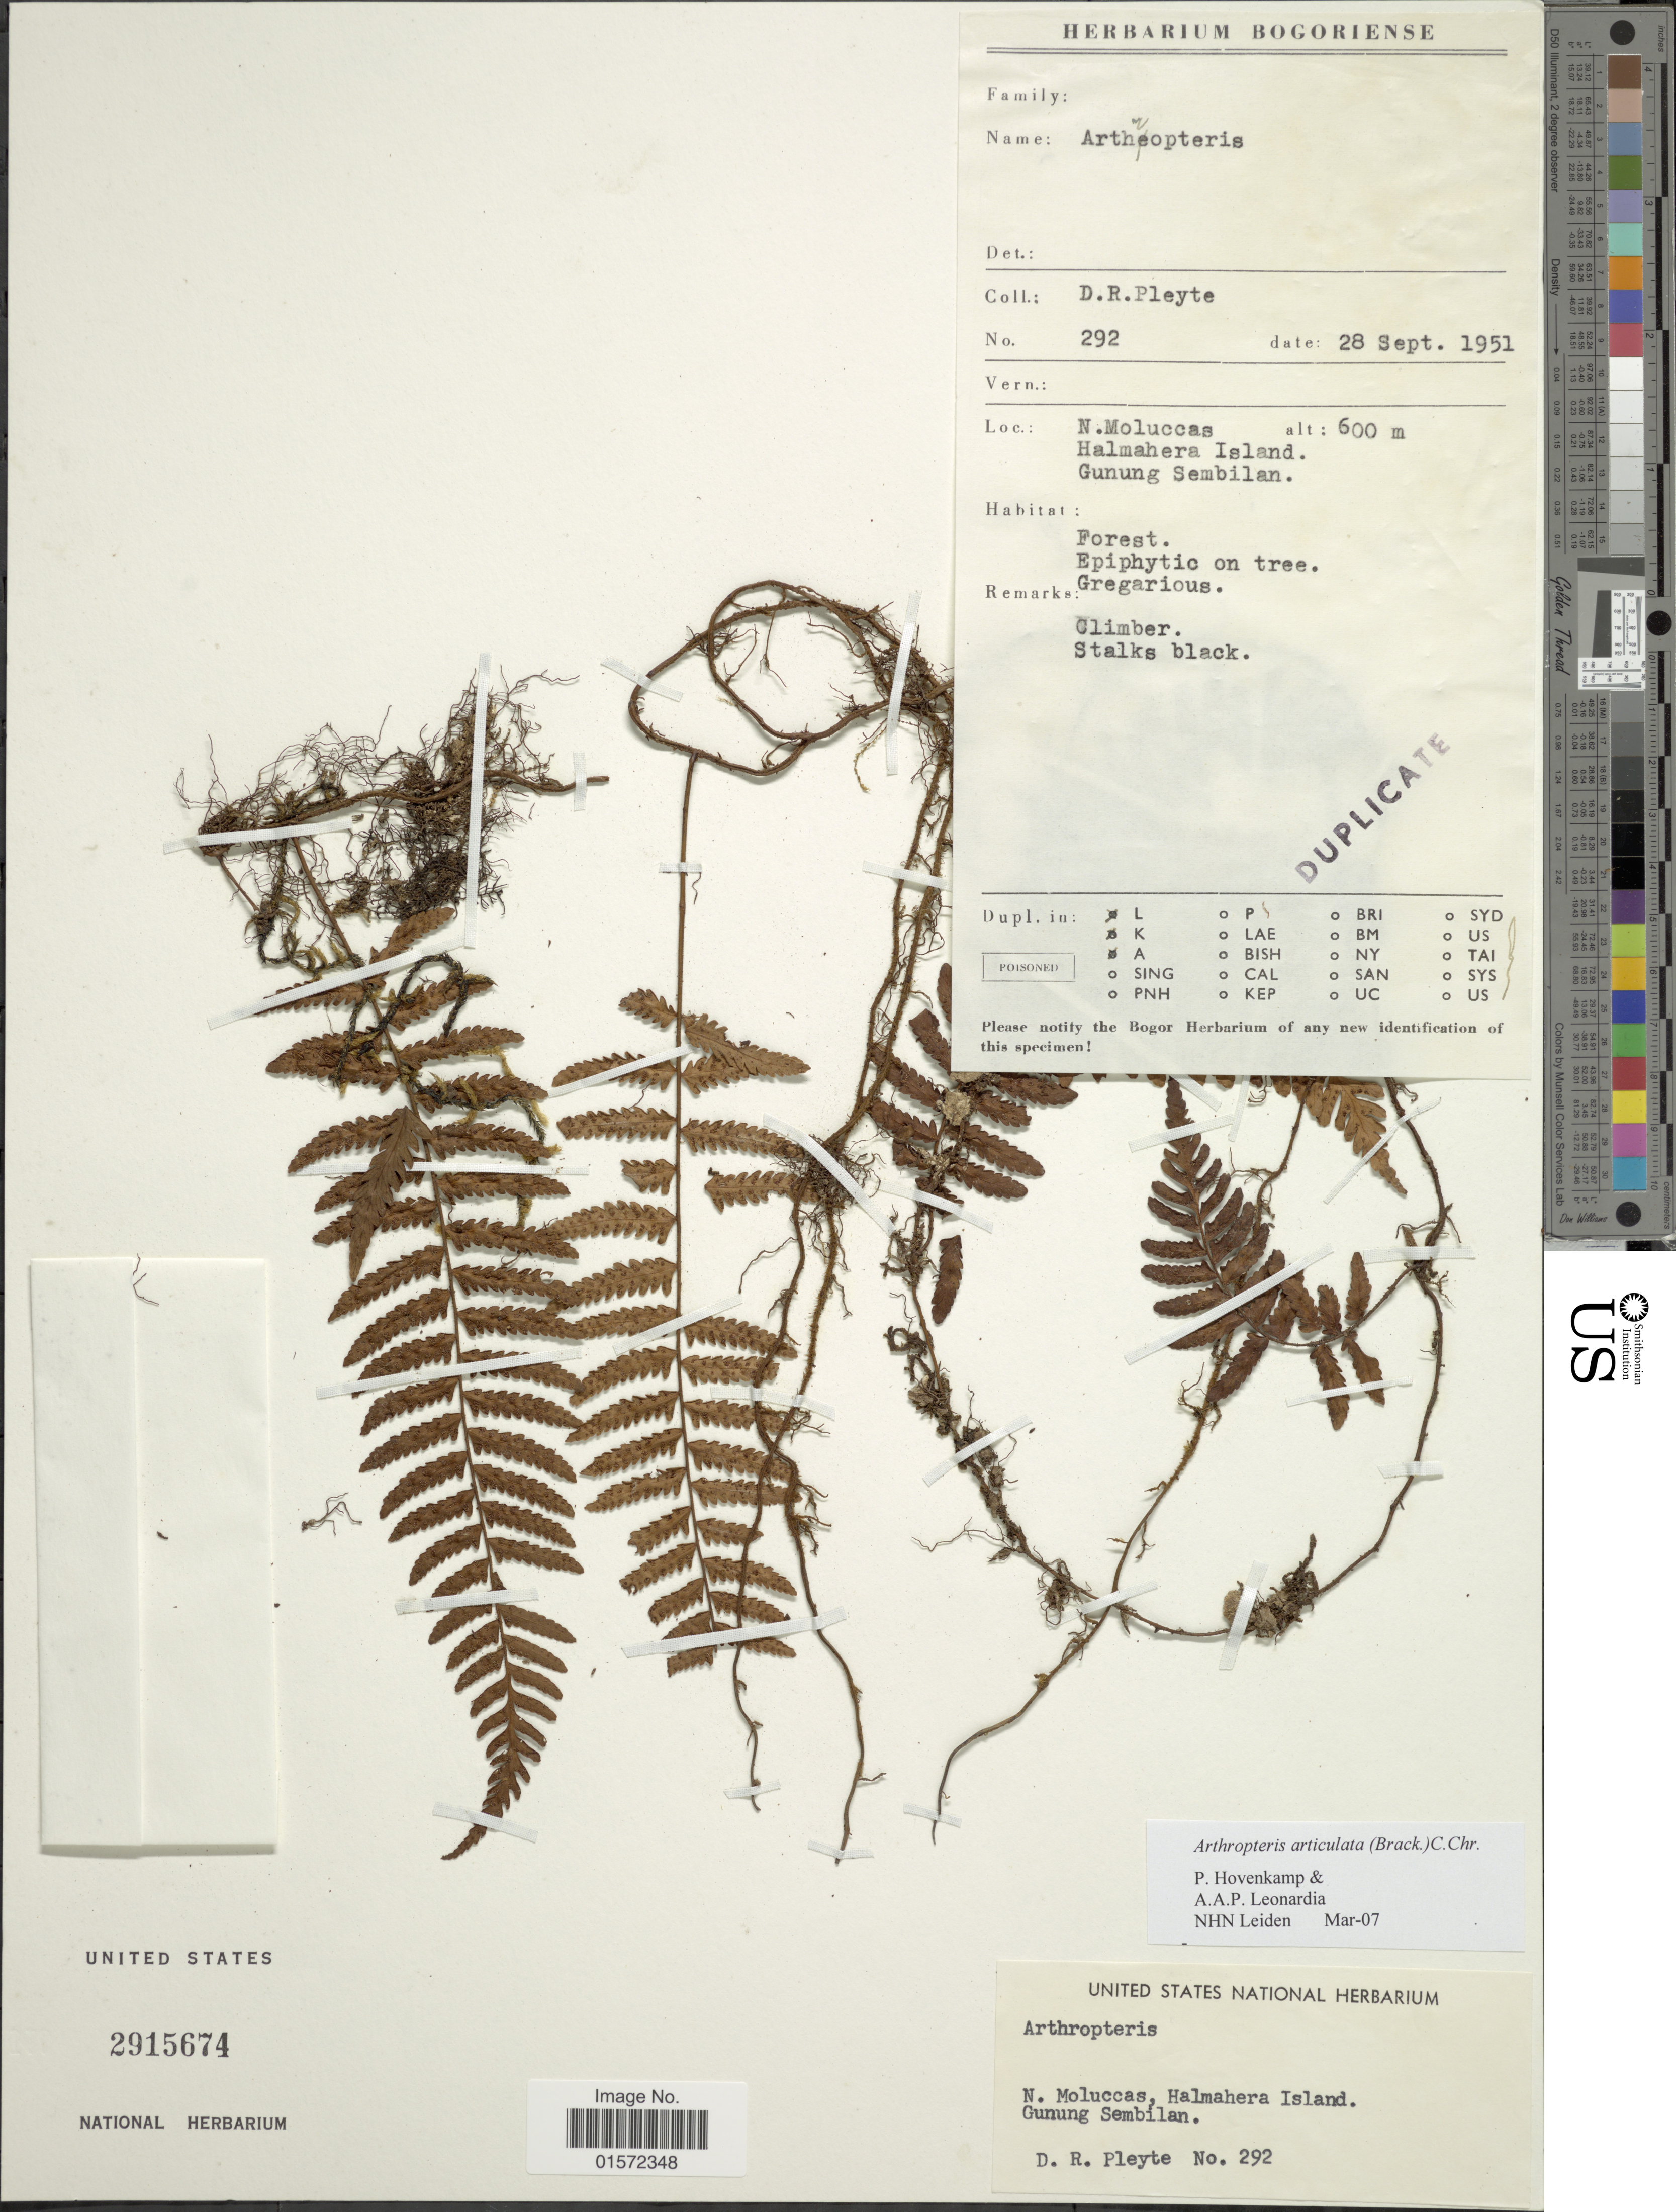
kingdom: Plantae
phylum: Tracheophyta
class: Polypodiopsida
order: Polypodiales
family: Tectariaceae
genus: Arthropteris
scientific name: Arthropteris articulata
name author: (Brack.) C. Chr.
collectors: D. Pleyte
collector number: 292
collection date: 1951-09-28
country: Indonesia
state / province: Maluku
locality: N. Moluccas, Halmahera Island, Gunung Sembilan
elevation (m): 600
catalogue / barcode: US 2915674